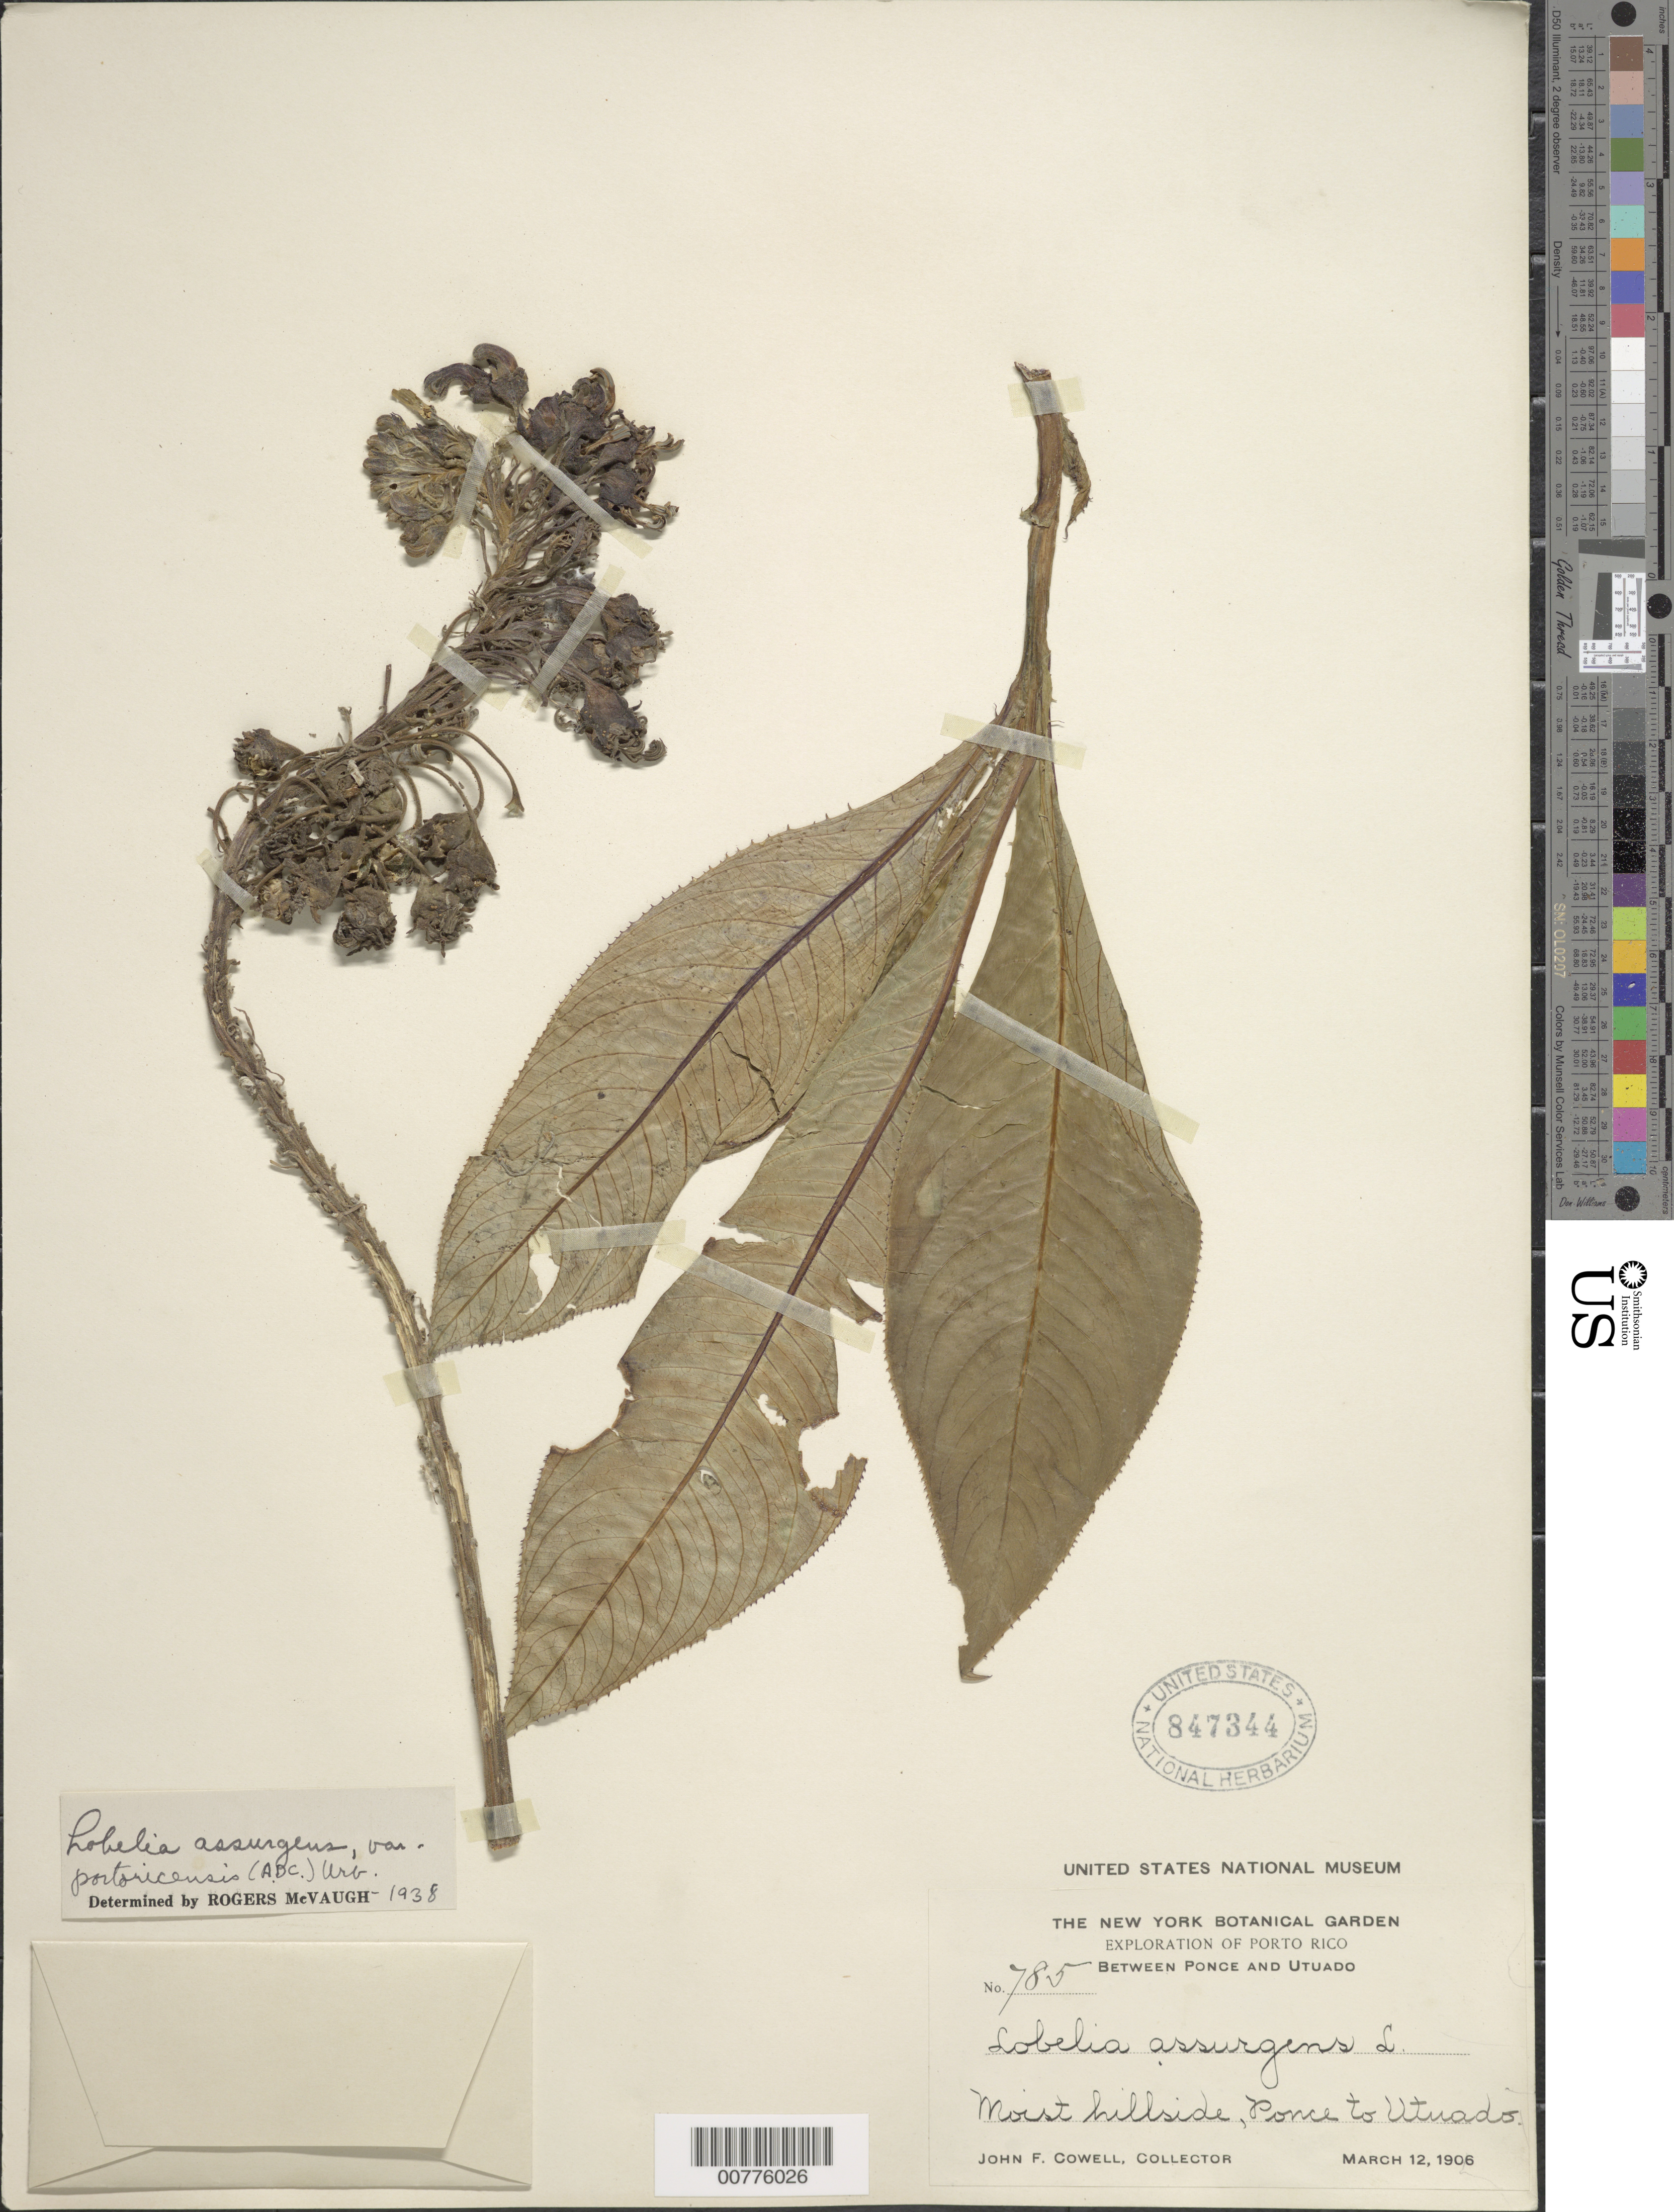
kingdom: Plantae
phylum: Tracheophyta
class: Magnoliopsida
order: Asterales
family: Campanulaceae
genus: Lobelia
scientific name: Lobelia assurgens var. portoricensis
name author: (DC.) Urb.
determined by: McVaugh, R.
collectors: J. F. Cowell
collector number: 785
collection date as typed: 12 Mar 1906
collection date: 1906-03-12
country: Puerto Rico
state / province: Utuado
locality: Moist hillside, Ponce to Utuado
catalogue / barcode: US 847344